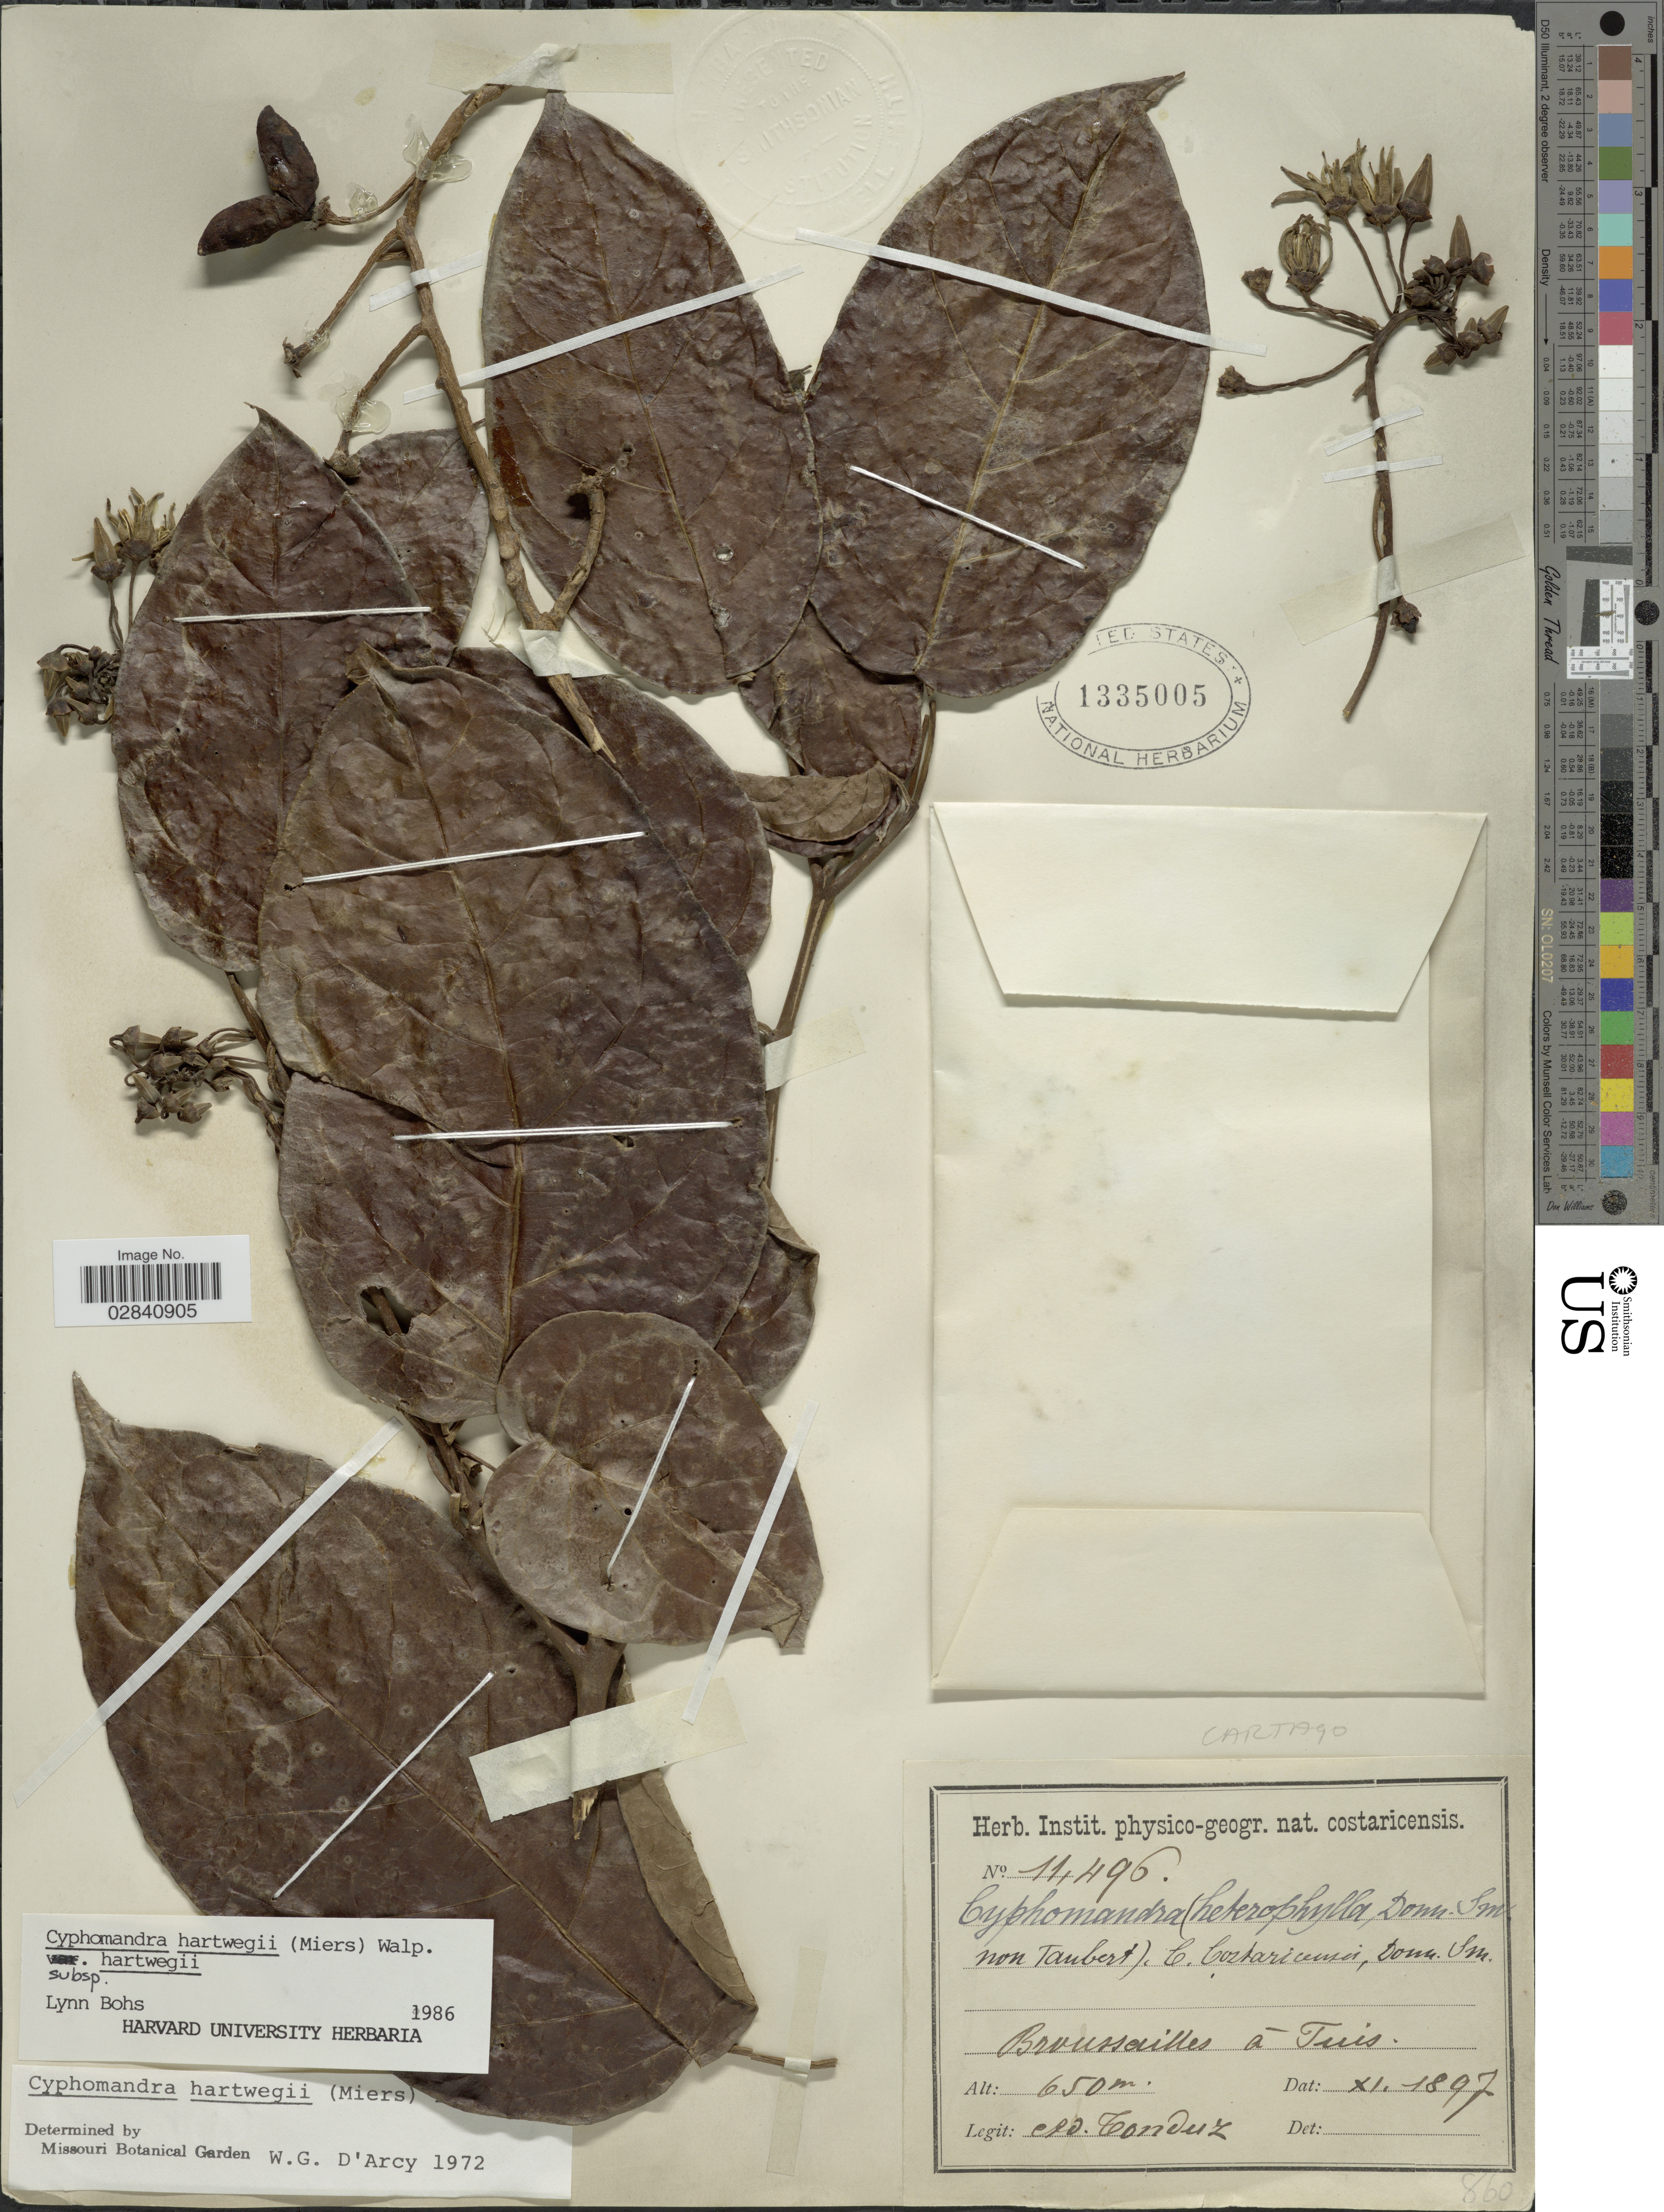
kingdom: Plantae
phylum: Tracheophyta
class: Magnoliopsida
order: Solanales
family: Solanaceae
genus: Cyphomandra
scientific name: Cyphomandra hartwegii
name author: (Miers) Sendtn. ex Walp.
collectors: A. Tonduz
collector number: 11496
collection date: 1897-11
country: Costa Rica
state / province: Cartago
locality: Broussailles á Tuis.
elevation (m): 650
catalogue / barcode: US 1335005